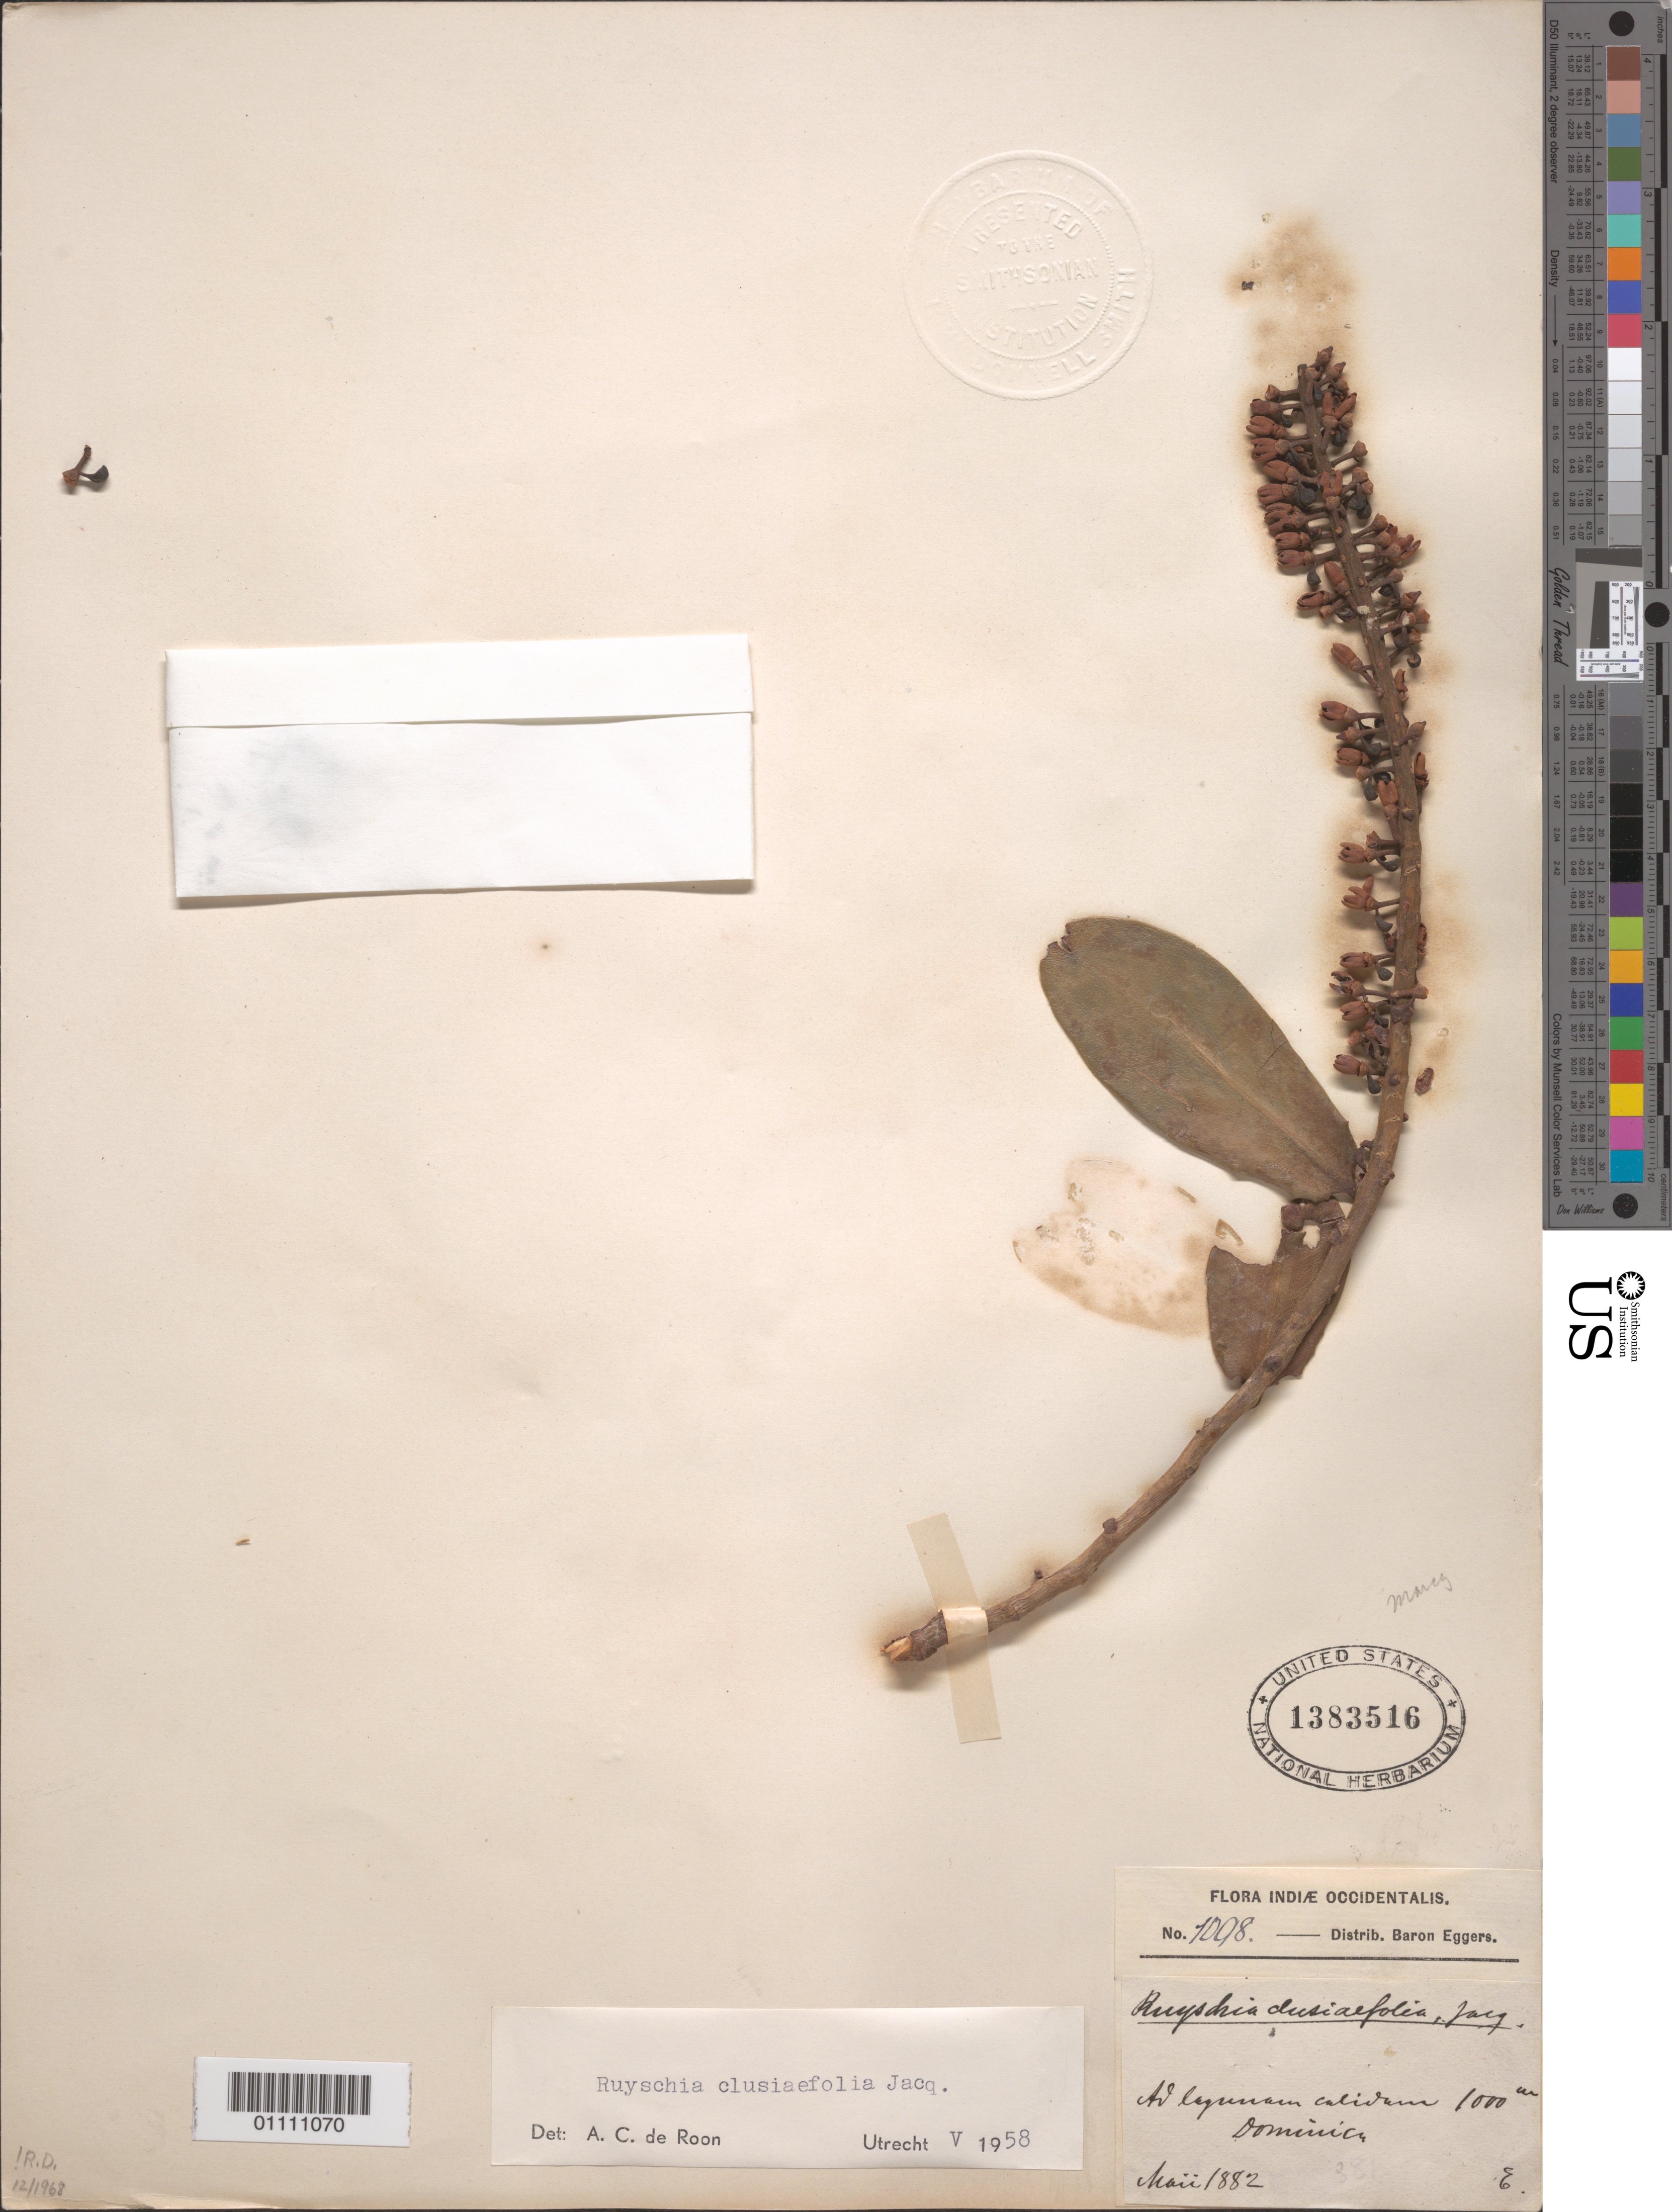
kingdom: Plantae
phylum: Tracheophyta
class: Magnoliopsida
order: Ericales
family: Marcgraviaceae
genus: Ruyschia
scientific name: Ruyschia clusiifolia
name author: Jacq.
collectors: H. F. A. von Eggers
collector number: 1098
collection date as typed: May 1882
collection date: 1882-05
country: Dominica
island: Dominica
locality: to the hot laguna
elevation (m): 1000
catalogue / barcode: US 1383516